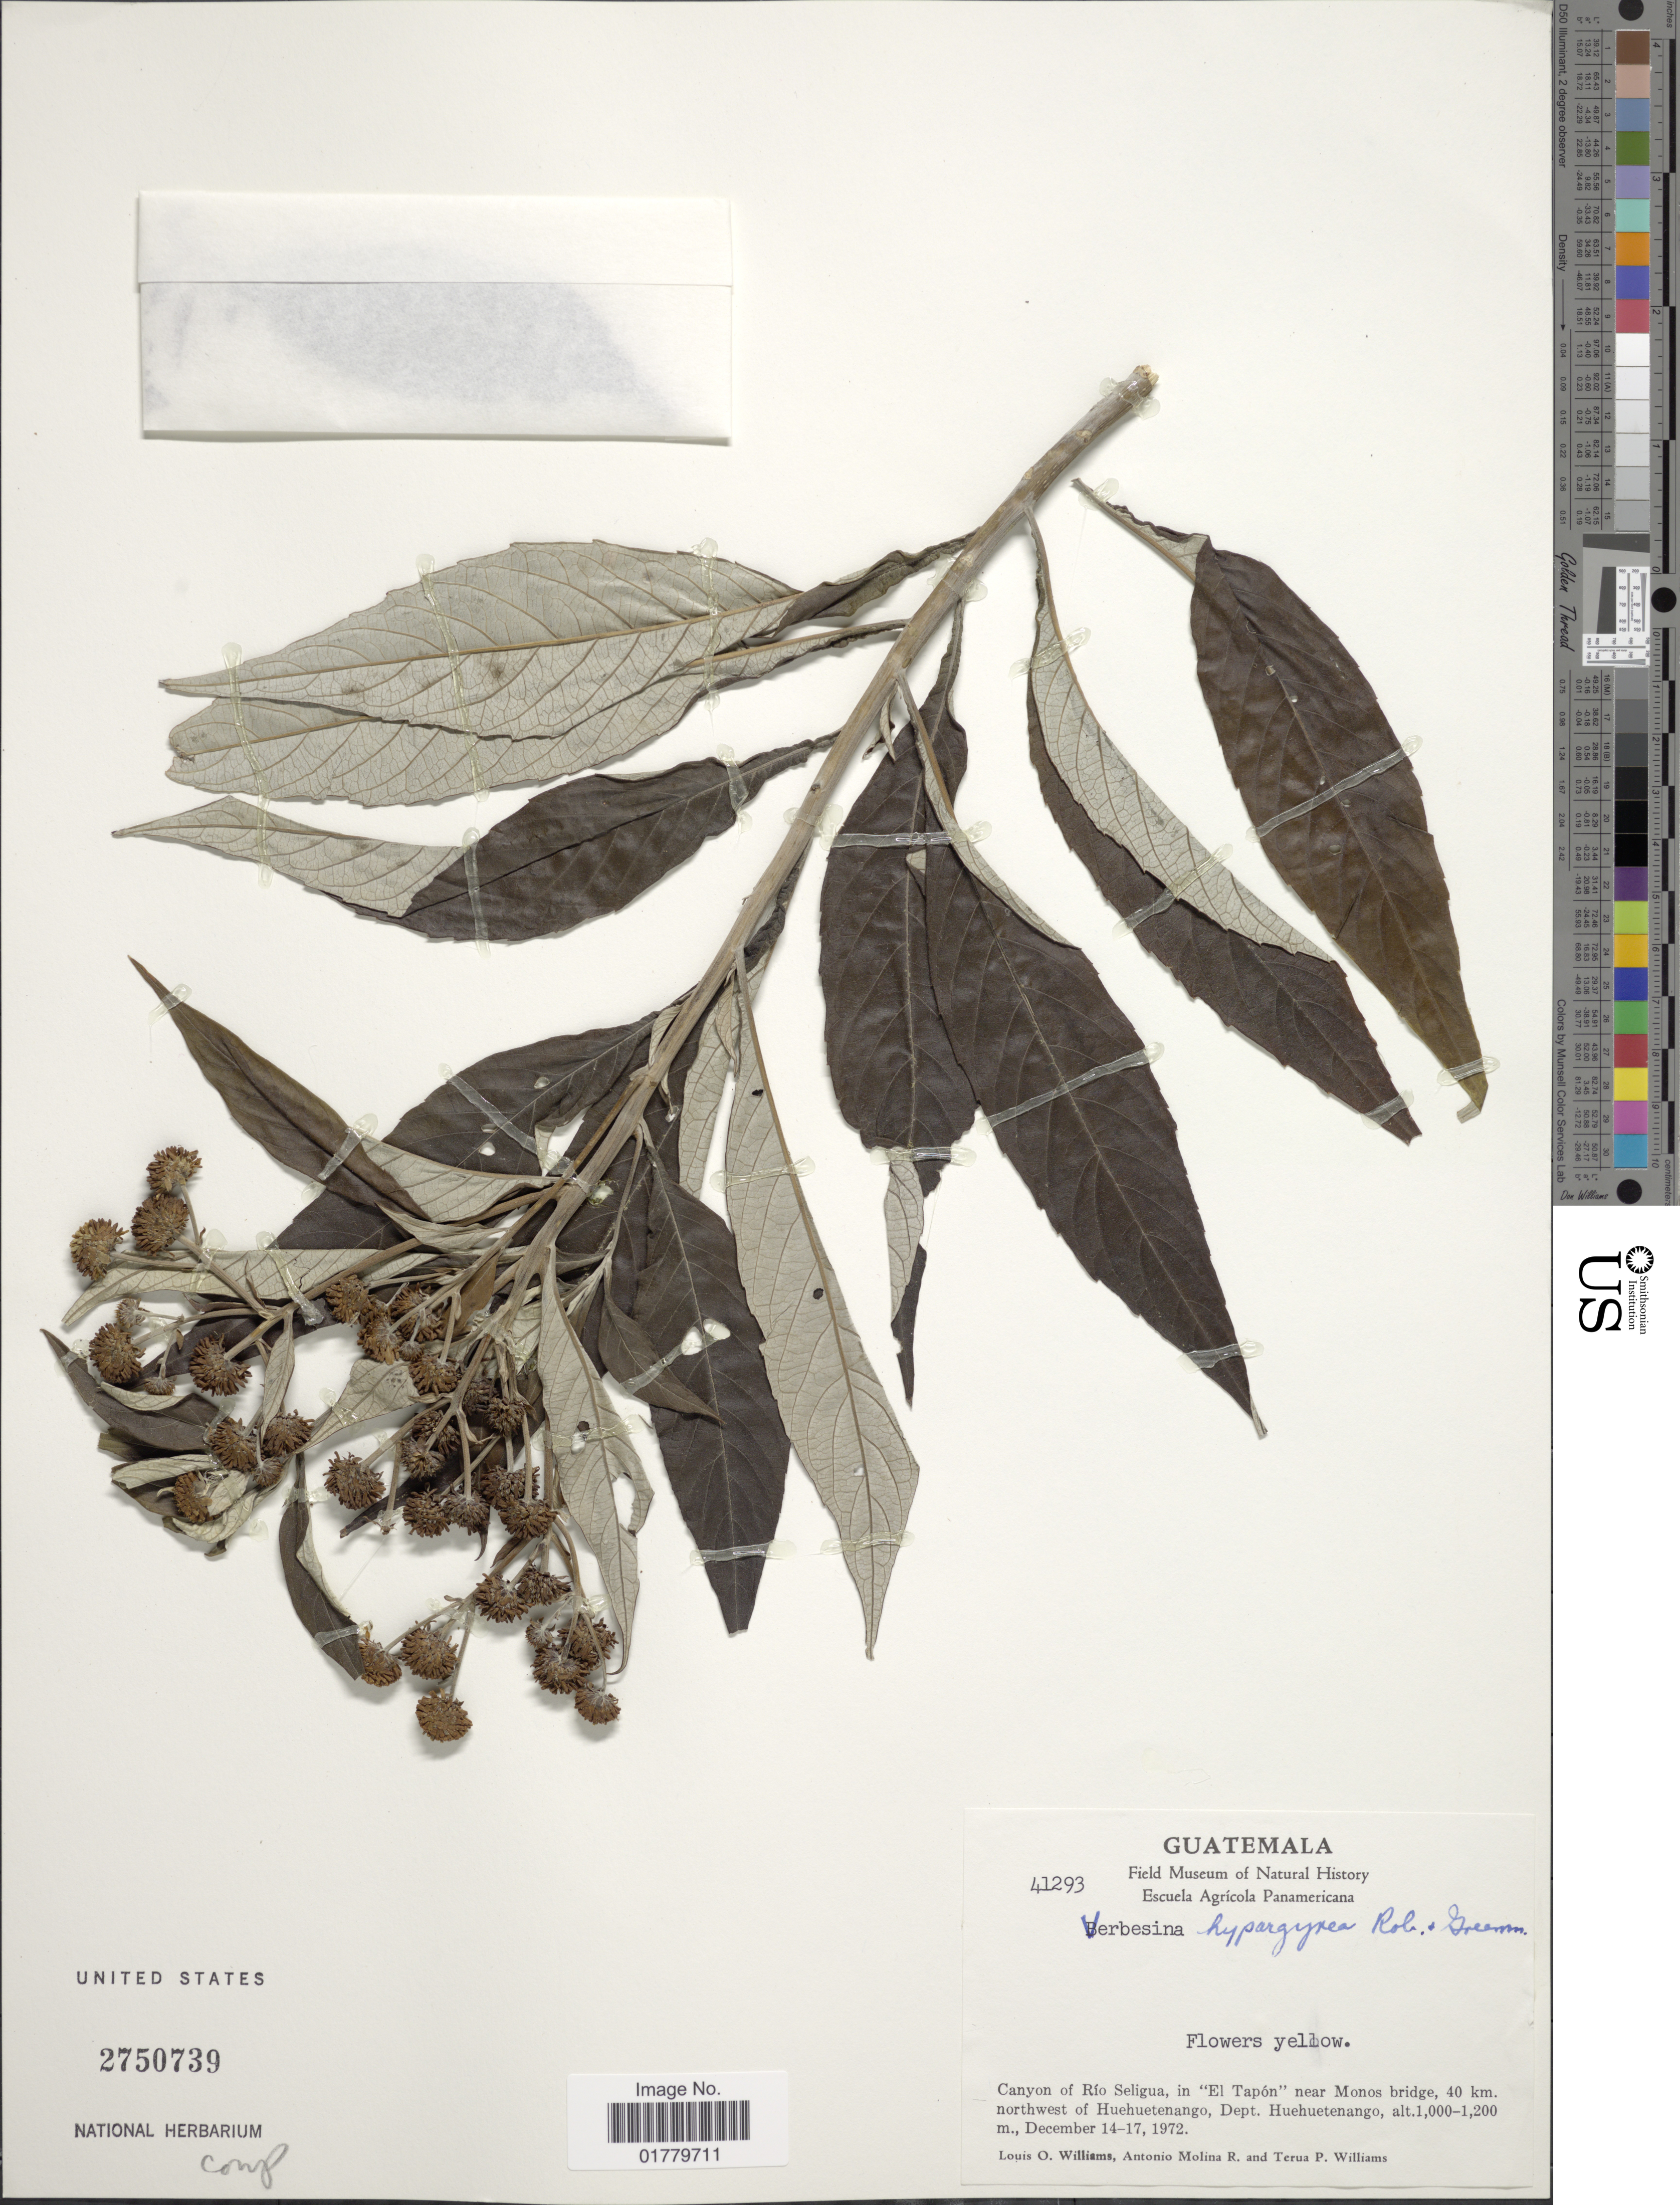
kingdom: Plantae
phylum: Tracheophyta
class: Magnoliopsida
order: Asterales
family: Asteraceae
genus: Verbesina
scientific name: Verbesina hypargyrea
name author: B.L. Rob. & Greenm.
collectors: L. O. Williams, A. Molina R. & T. P. Williams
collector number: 41293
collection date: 1972-12-14/1972-12-17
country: Guatemala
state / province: Huehuetenango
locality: Canyon of Río Seligua, in "El Tapón" near Monos bridge, 40 km. northwest of Huehuetenango, Dept. Huehuetenango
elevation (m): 1000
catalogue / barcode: US 2750739